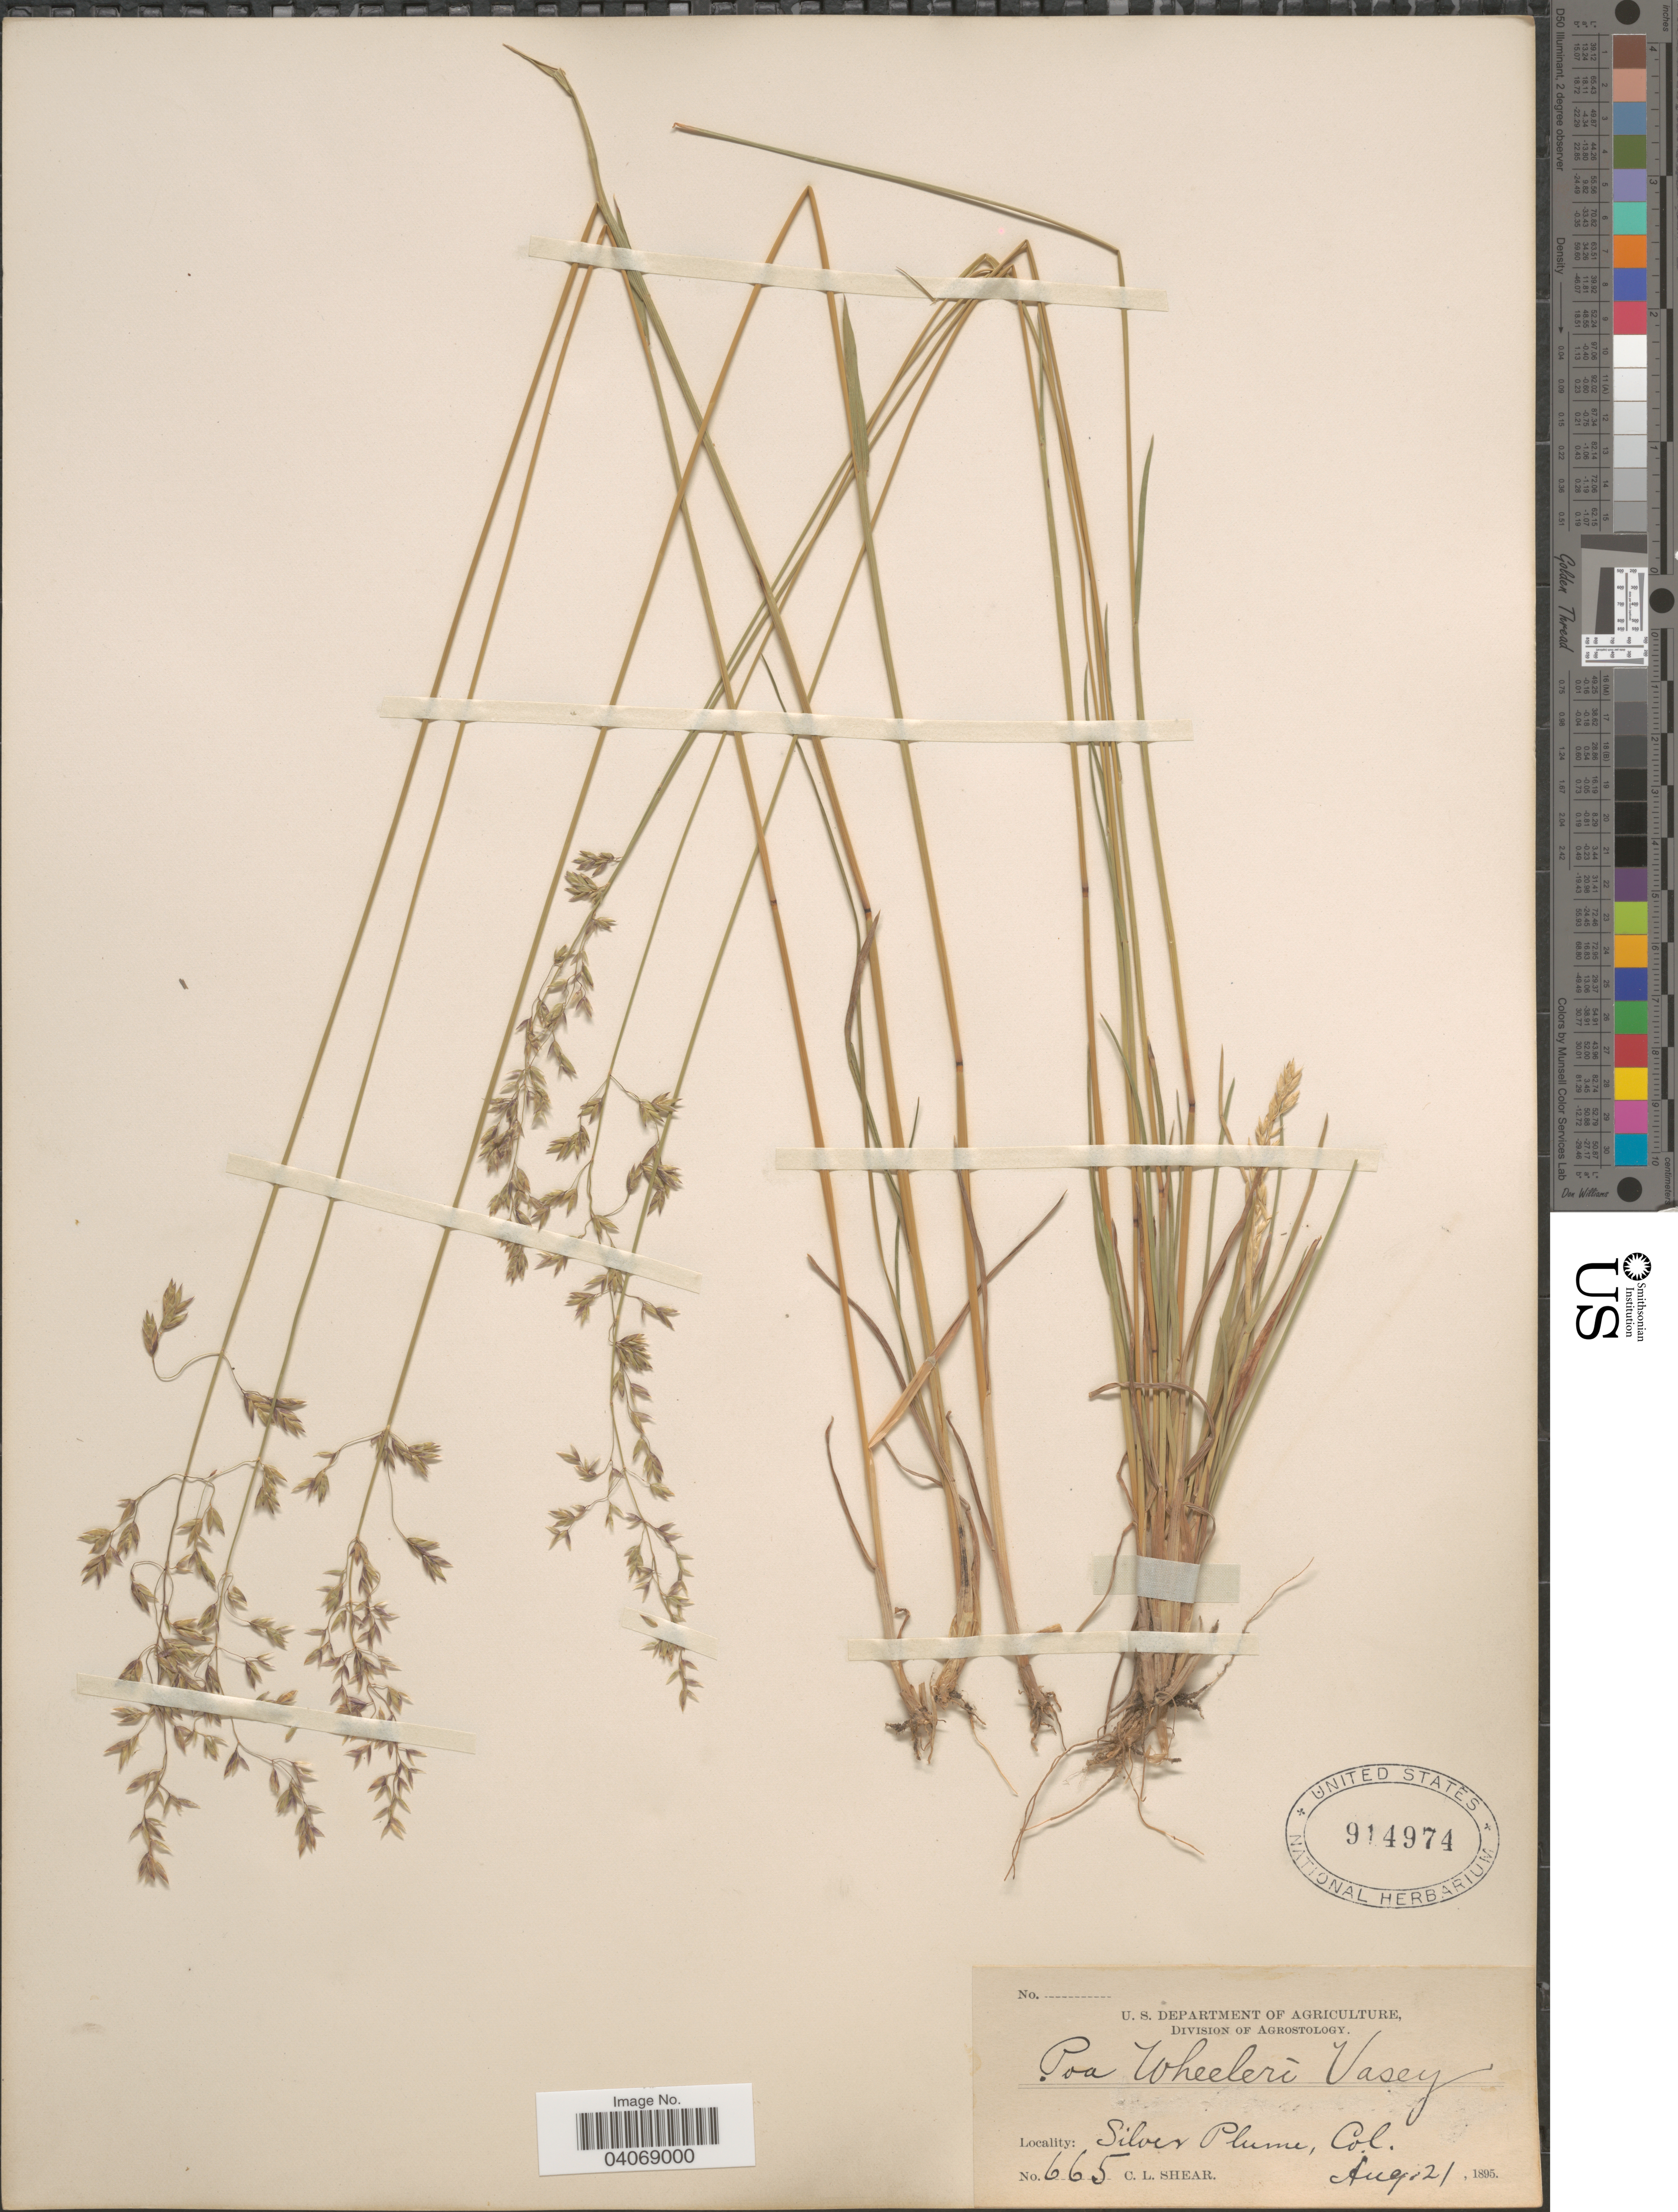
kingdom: Plantae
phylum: Tracheophyta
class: Liliopsida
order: Poales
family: Poaceae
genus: Poa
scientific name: Poa wheeleri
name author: Vasey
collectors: C. L. Shear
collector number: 665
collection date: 1895-08-21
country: United States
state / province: Colorado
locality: Silver Plume.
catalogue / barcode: US 914974